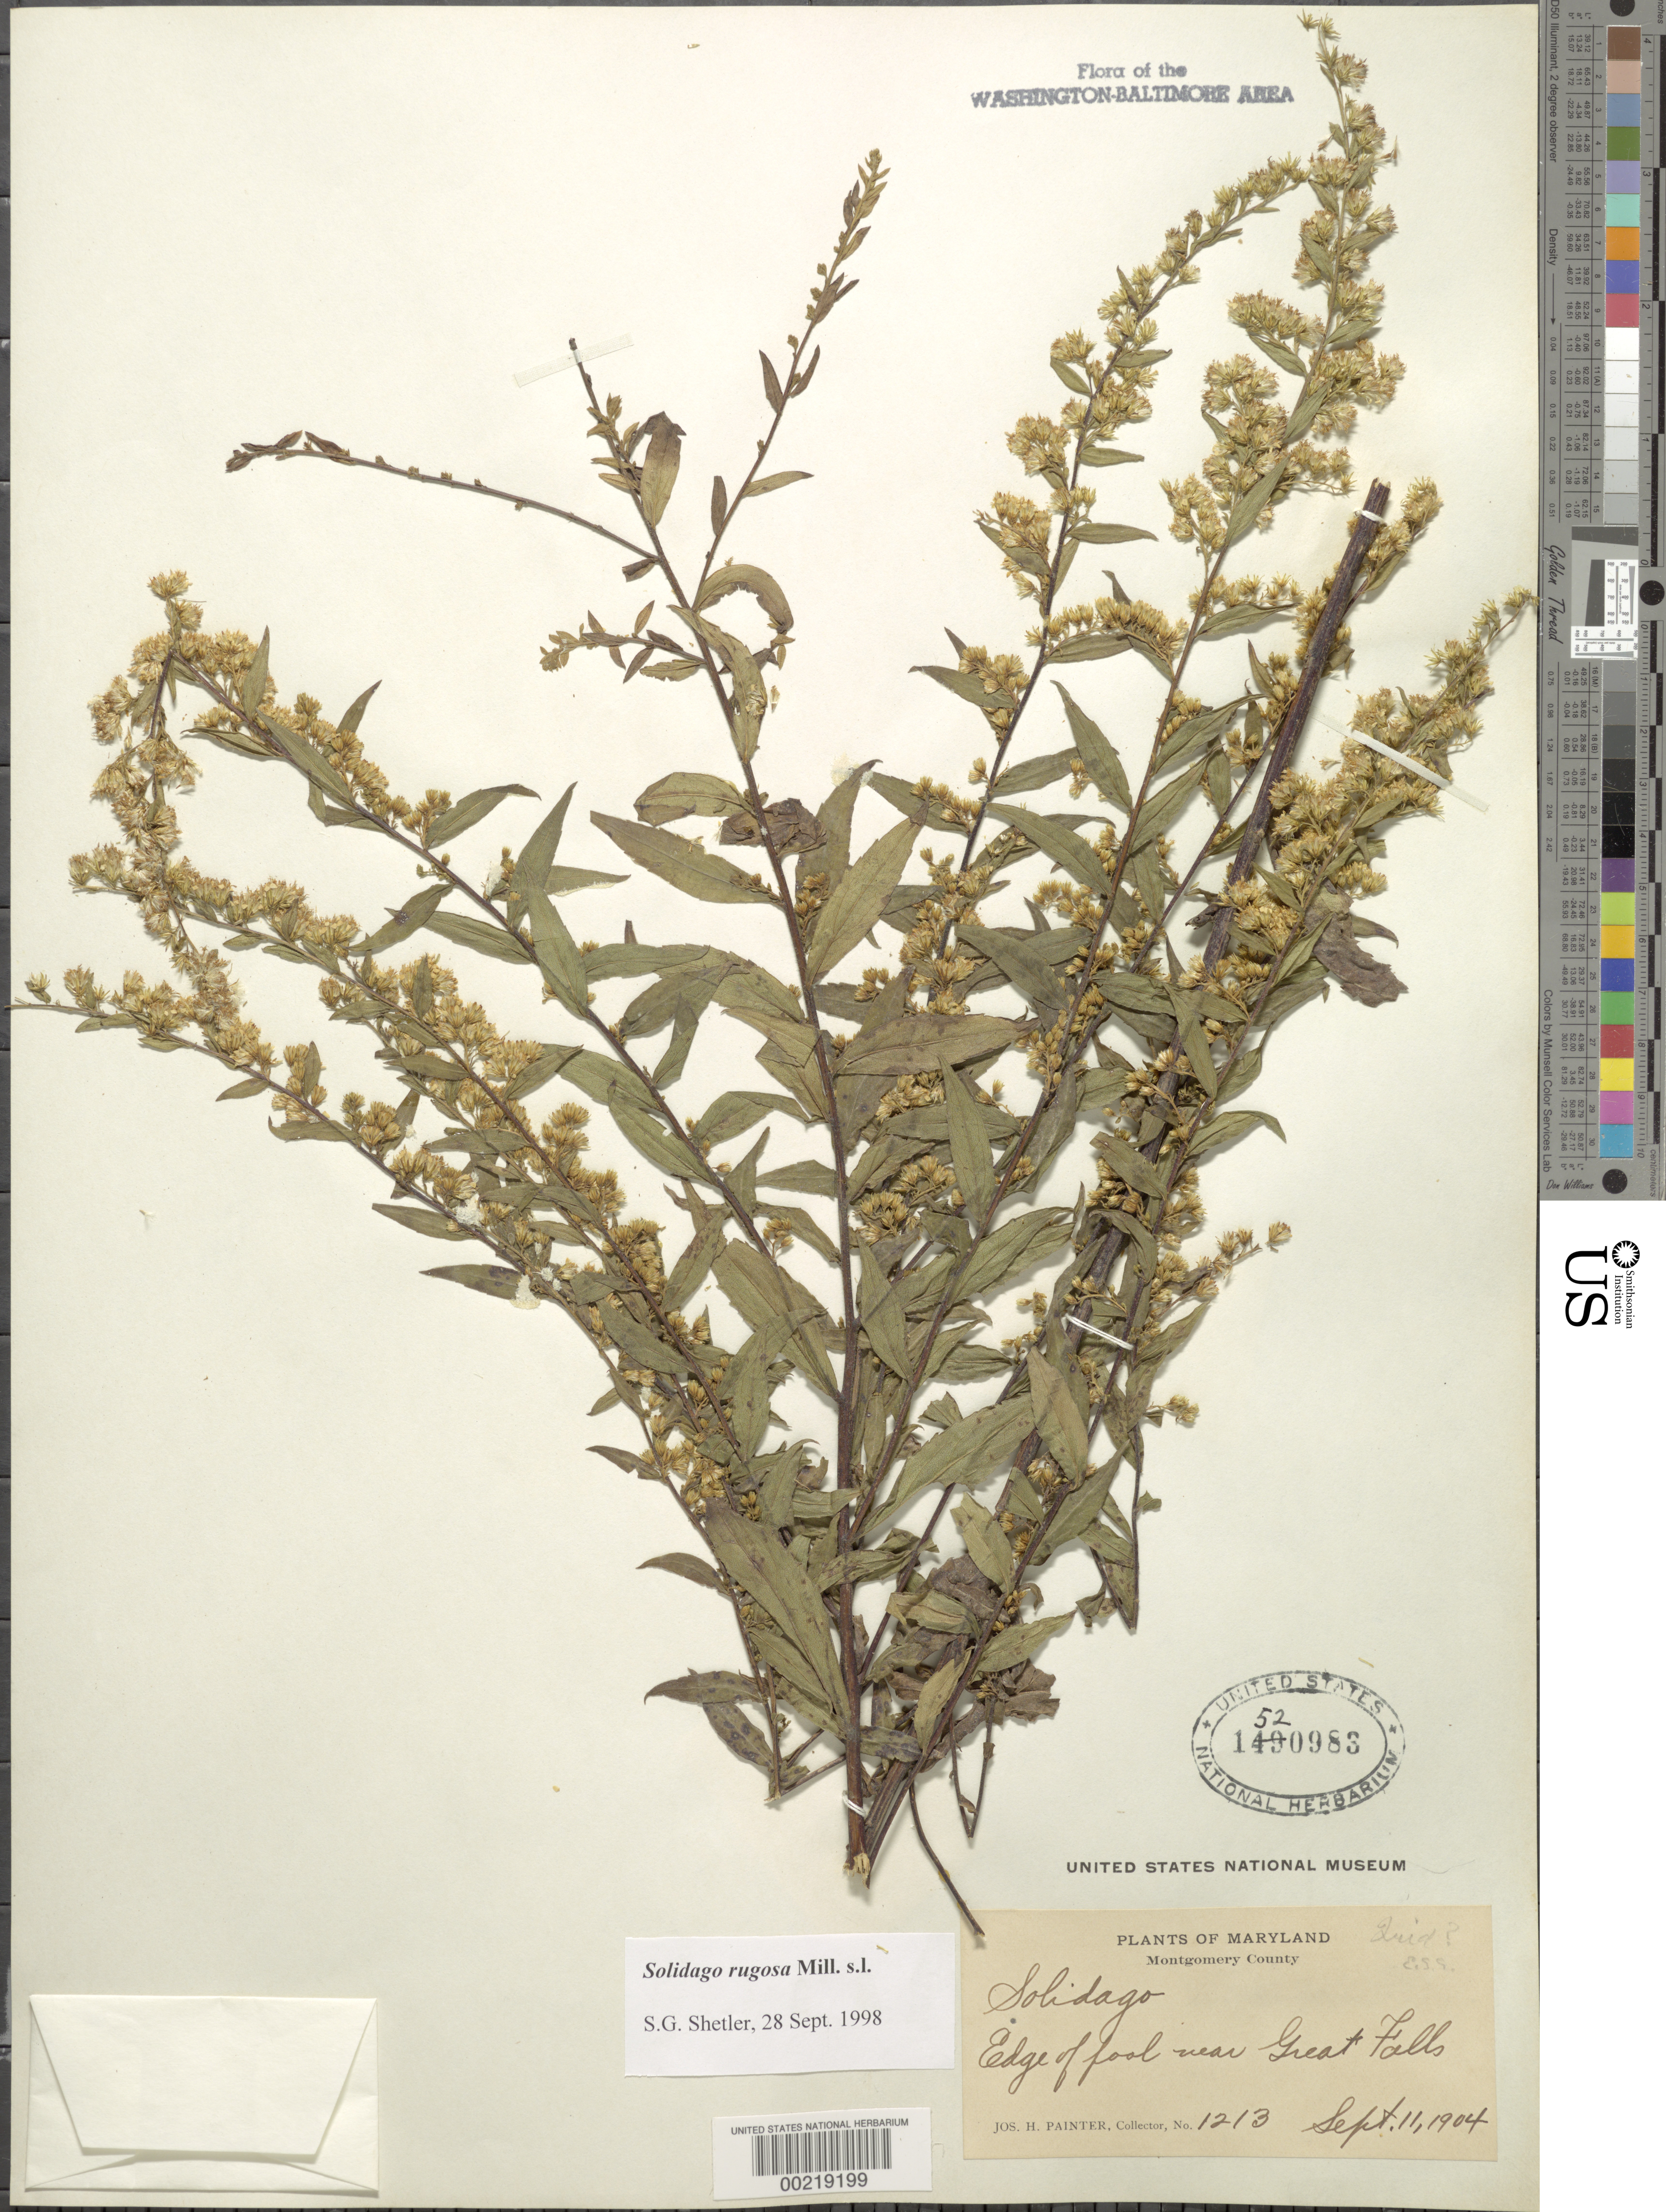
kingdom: Plantae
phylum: Tracheophyta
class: Magnoliopsida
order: Asterales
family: Asteraceae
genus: Solidago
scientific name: Solidago rugosa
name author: Mill.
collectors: J. H. Painter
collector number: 1213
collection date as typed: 11 Sep 1904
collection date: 1904-09-11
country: United States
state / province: Maryland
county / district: Montgomery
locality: Great Falls C. & O. Canal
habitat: Pool edge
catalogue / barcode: US 1520983